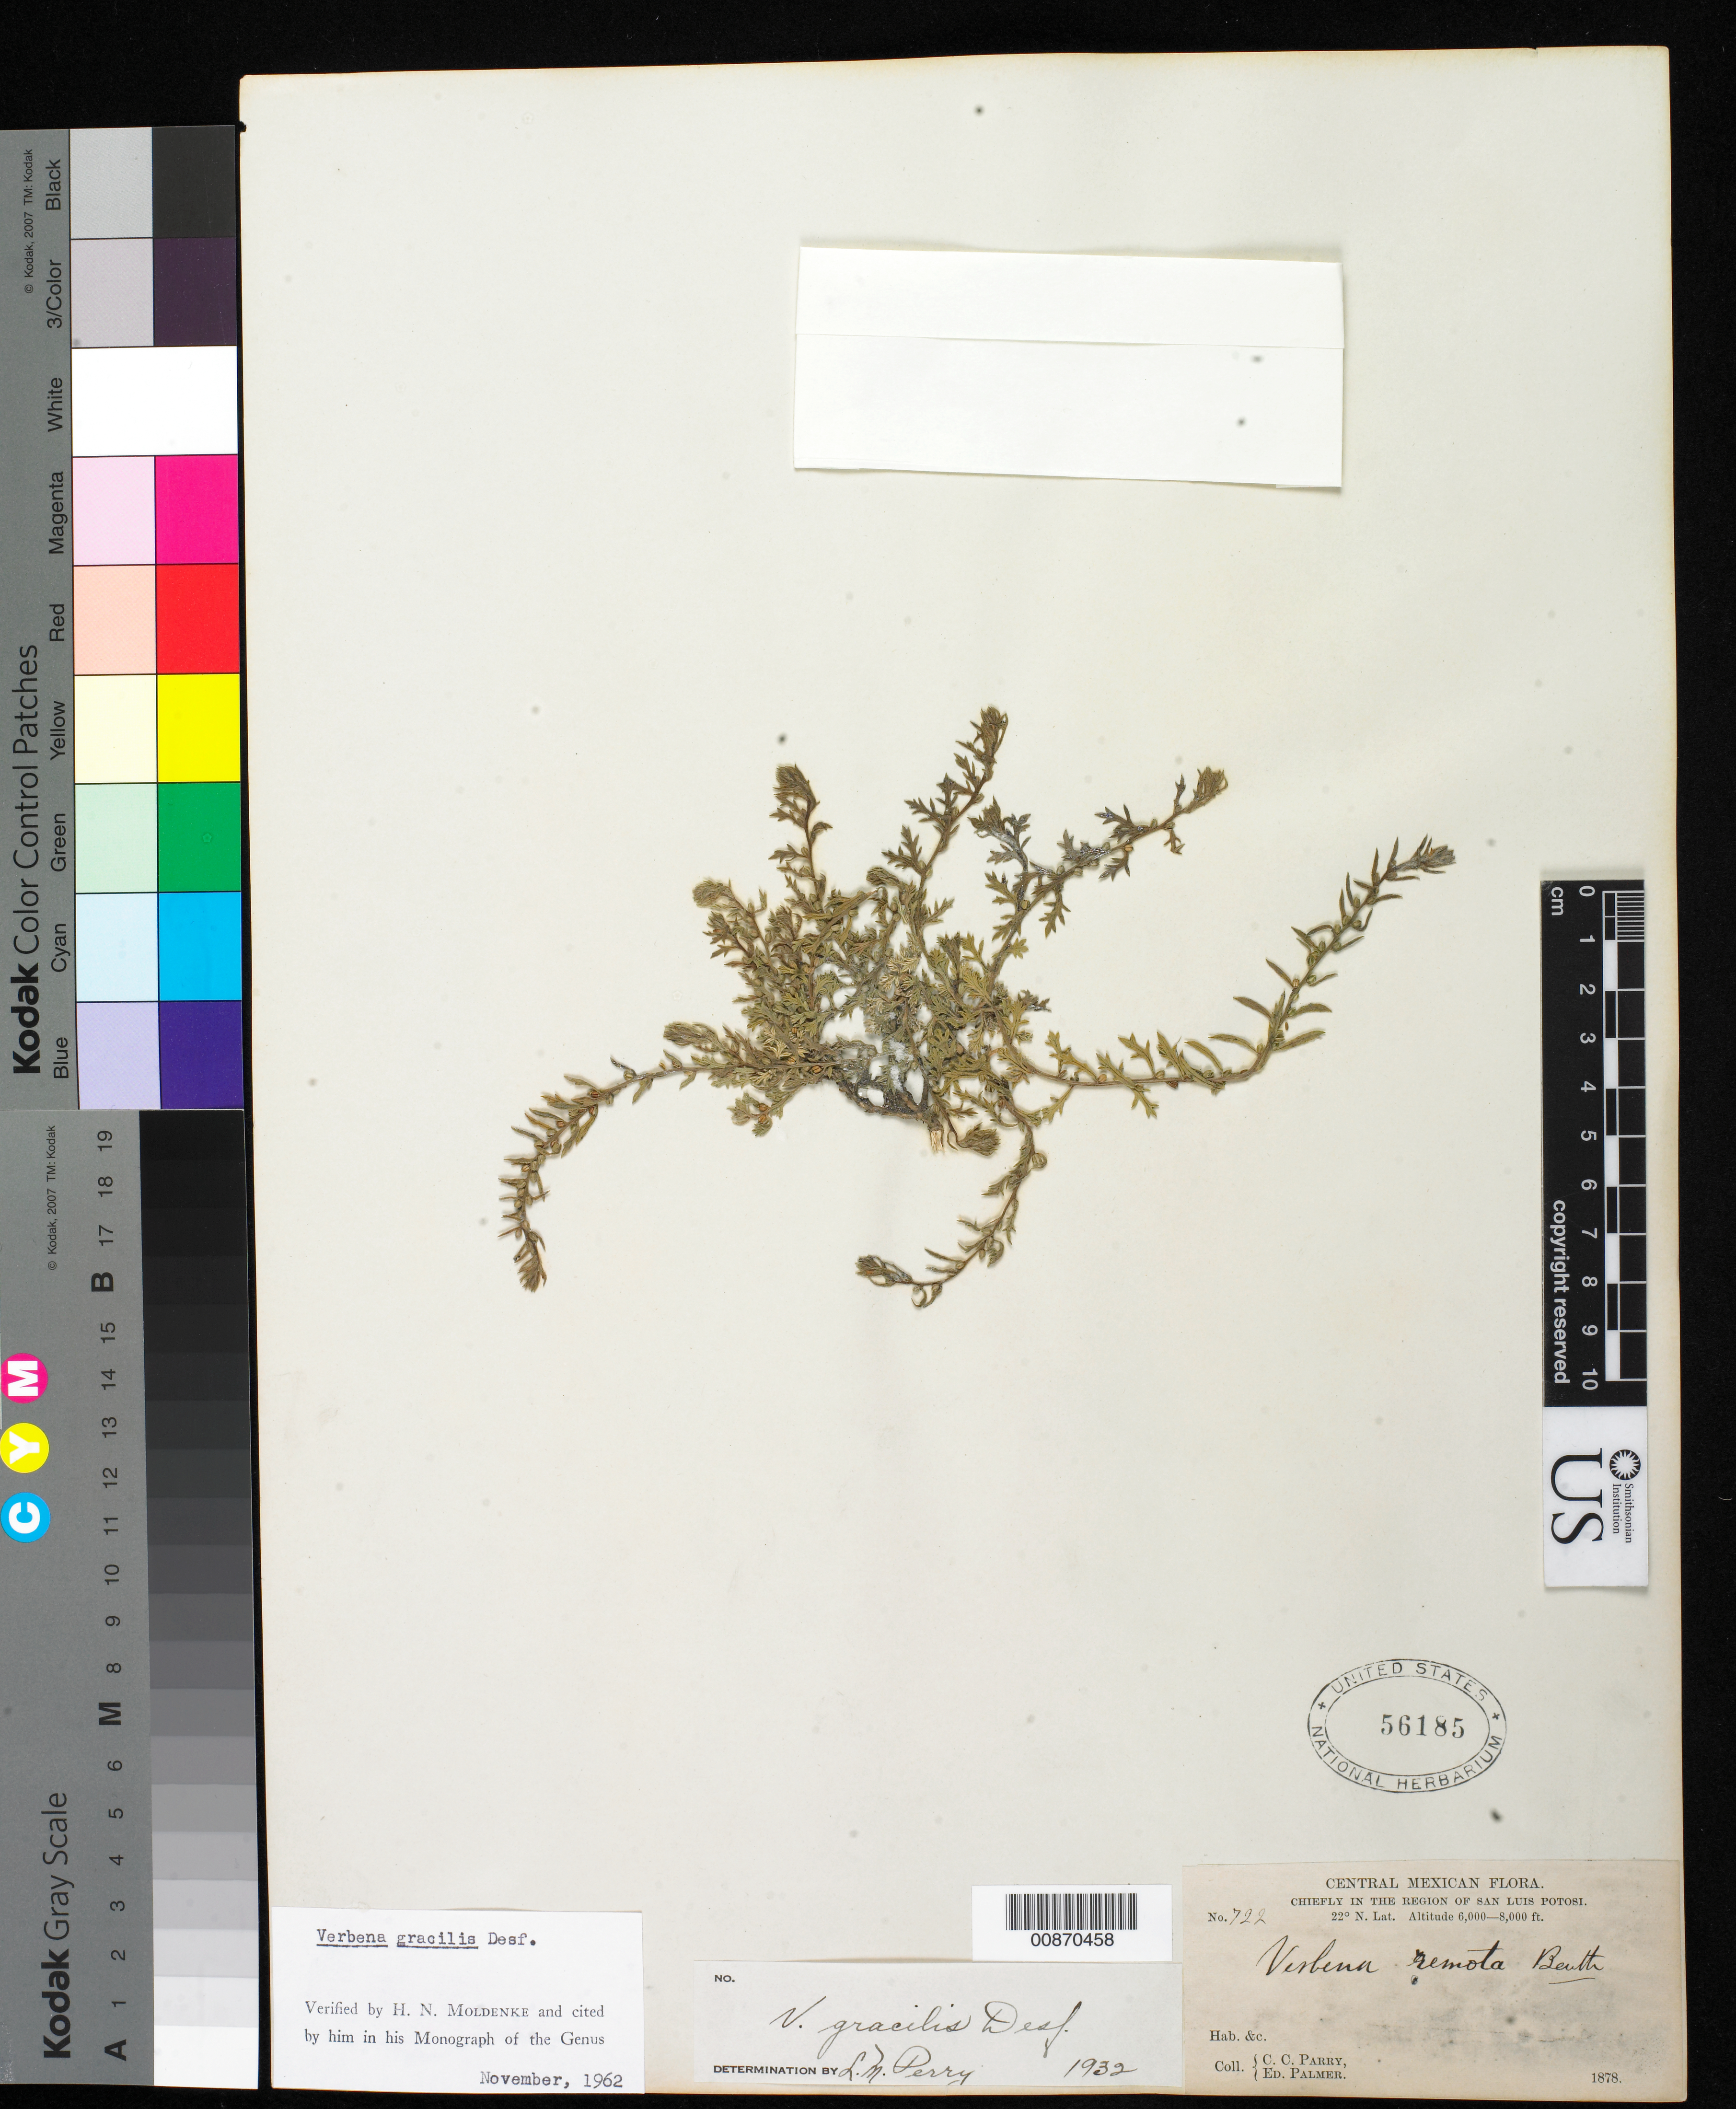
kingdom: Plantae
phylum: Tracheophyta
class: Magnoliopsida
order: Lamiales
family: Verbenaceae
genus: Verbena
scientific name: Verbena gracilis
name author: Desf.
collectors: C. C. Parry & E. Palmer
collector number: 722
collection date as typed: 1878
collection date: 1878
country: Mexico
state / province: San Luis Potosí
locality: Chiefly in the region of San Luis Potosí.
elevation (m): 1829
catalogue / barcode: US 56185